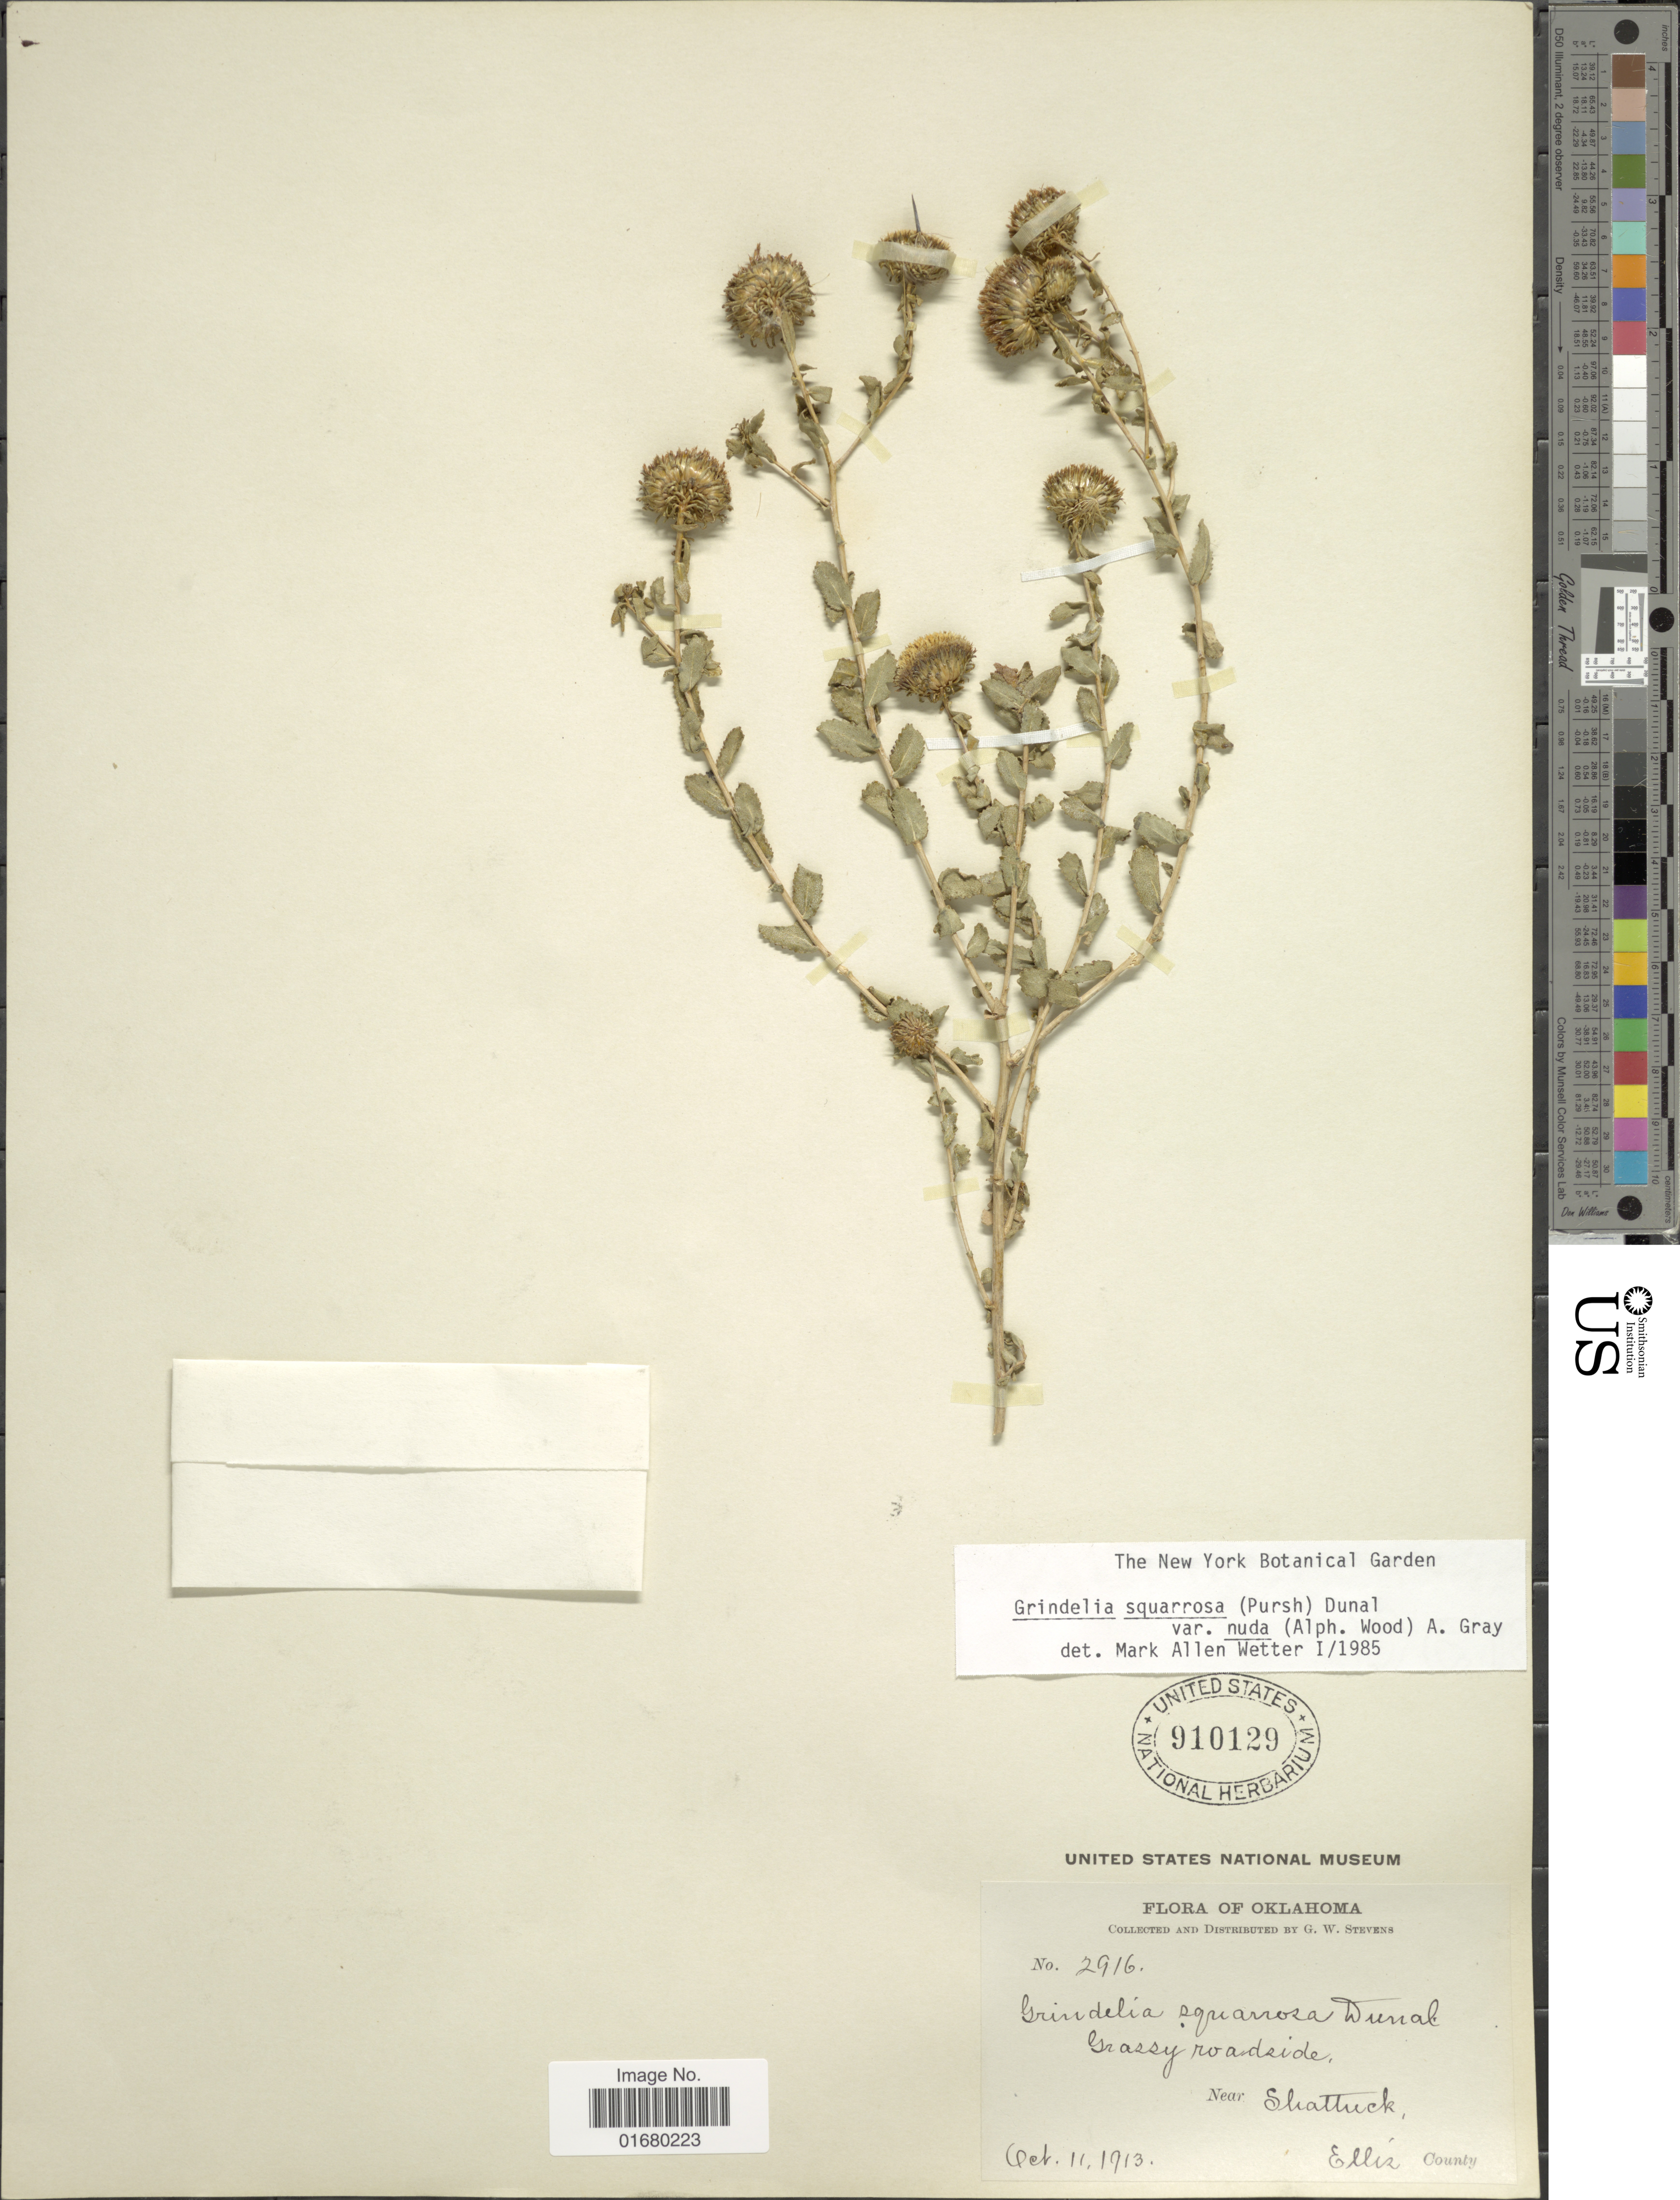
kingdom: Plantae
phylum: Tracheophyta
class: Magnoliopsida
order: Asterales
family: Asteraceae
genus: Grindelia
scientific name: Grindelia squarrosa var. nuda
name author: (Alph. Wood) A. Gray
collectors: G. W. Stevens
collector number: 2916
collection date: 1913-10-11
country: United States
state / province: Oklahoma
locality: Near Shattuck, Ellis County.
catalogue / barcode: US 910129